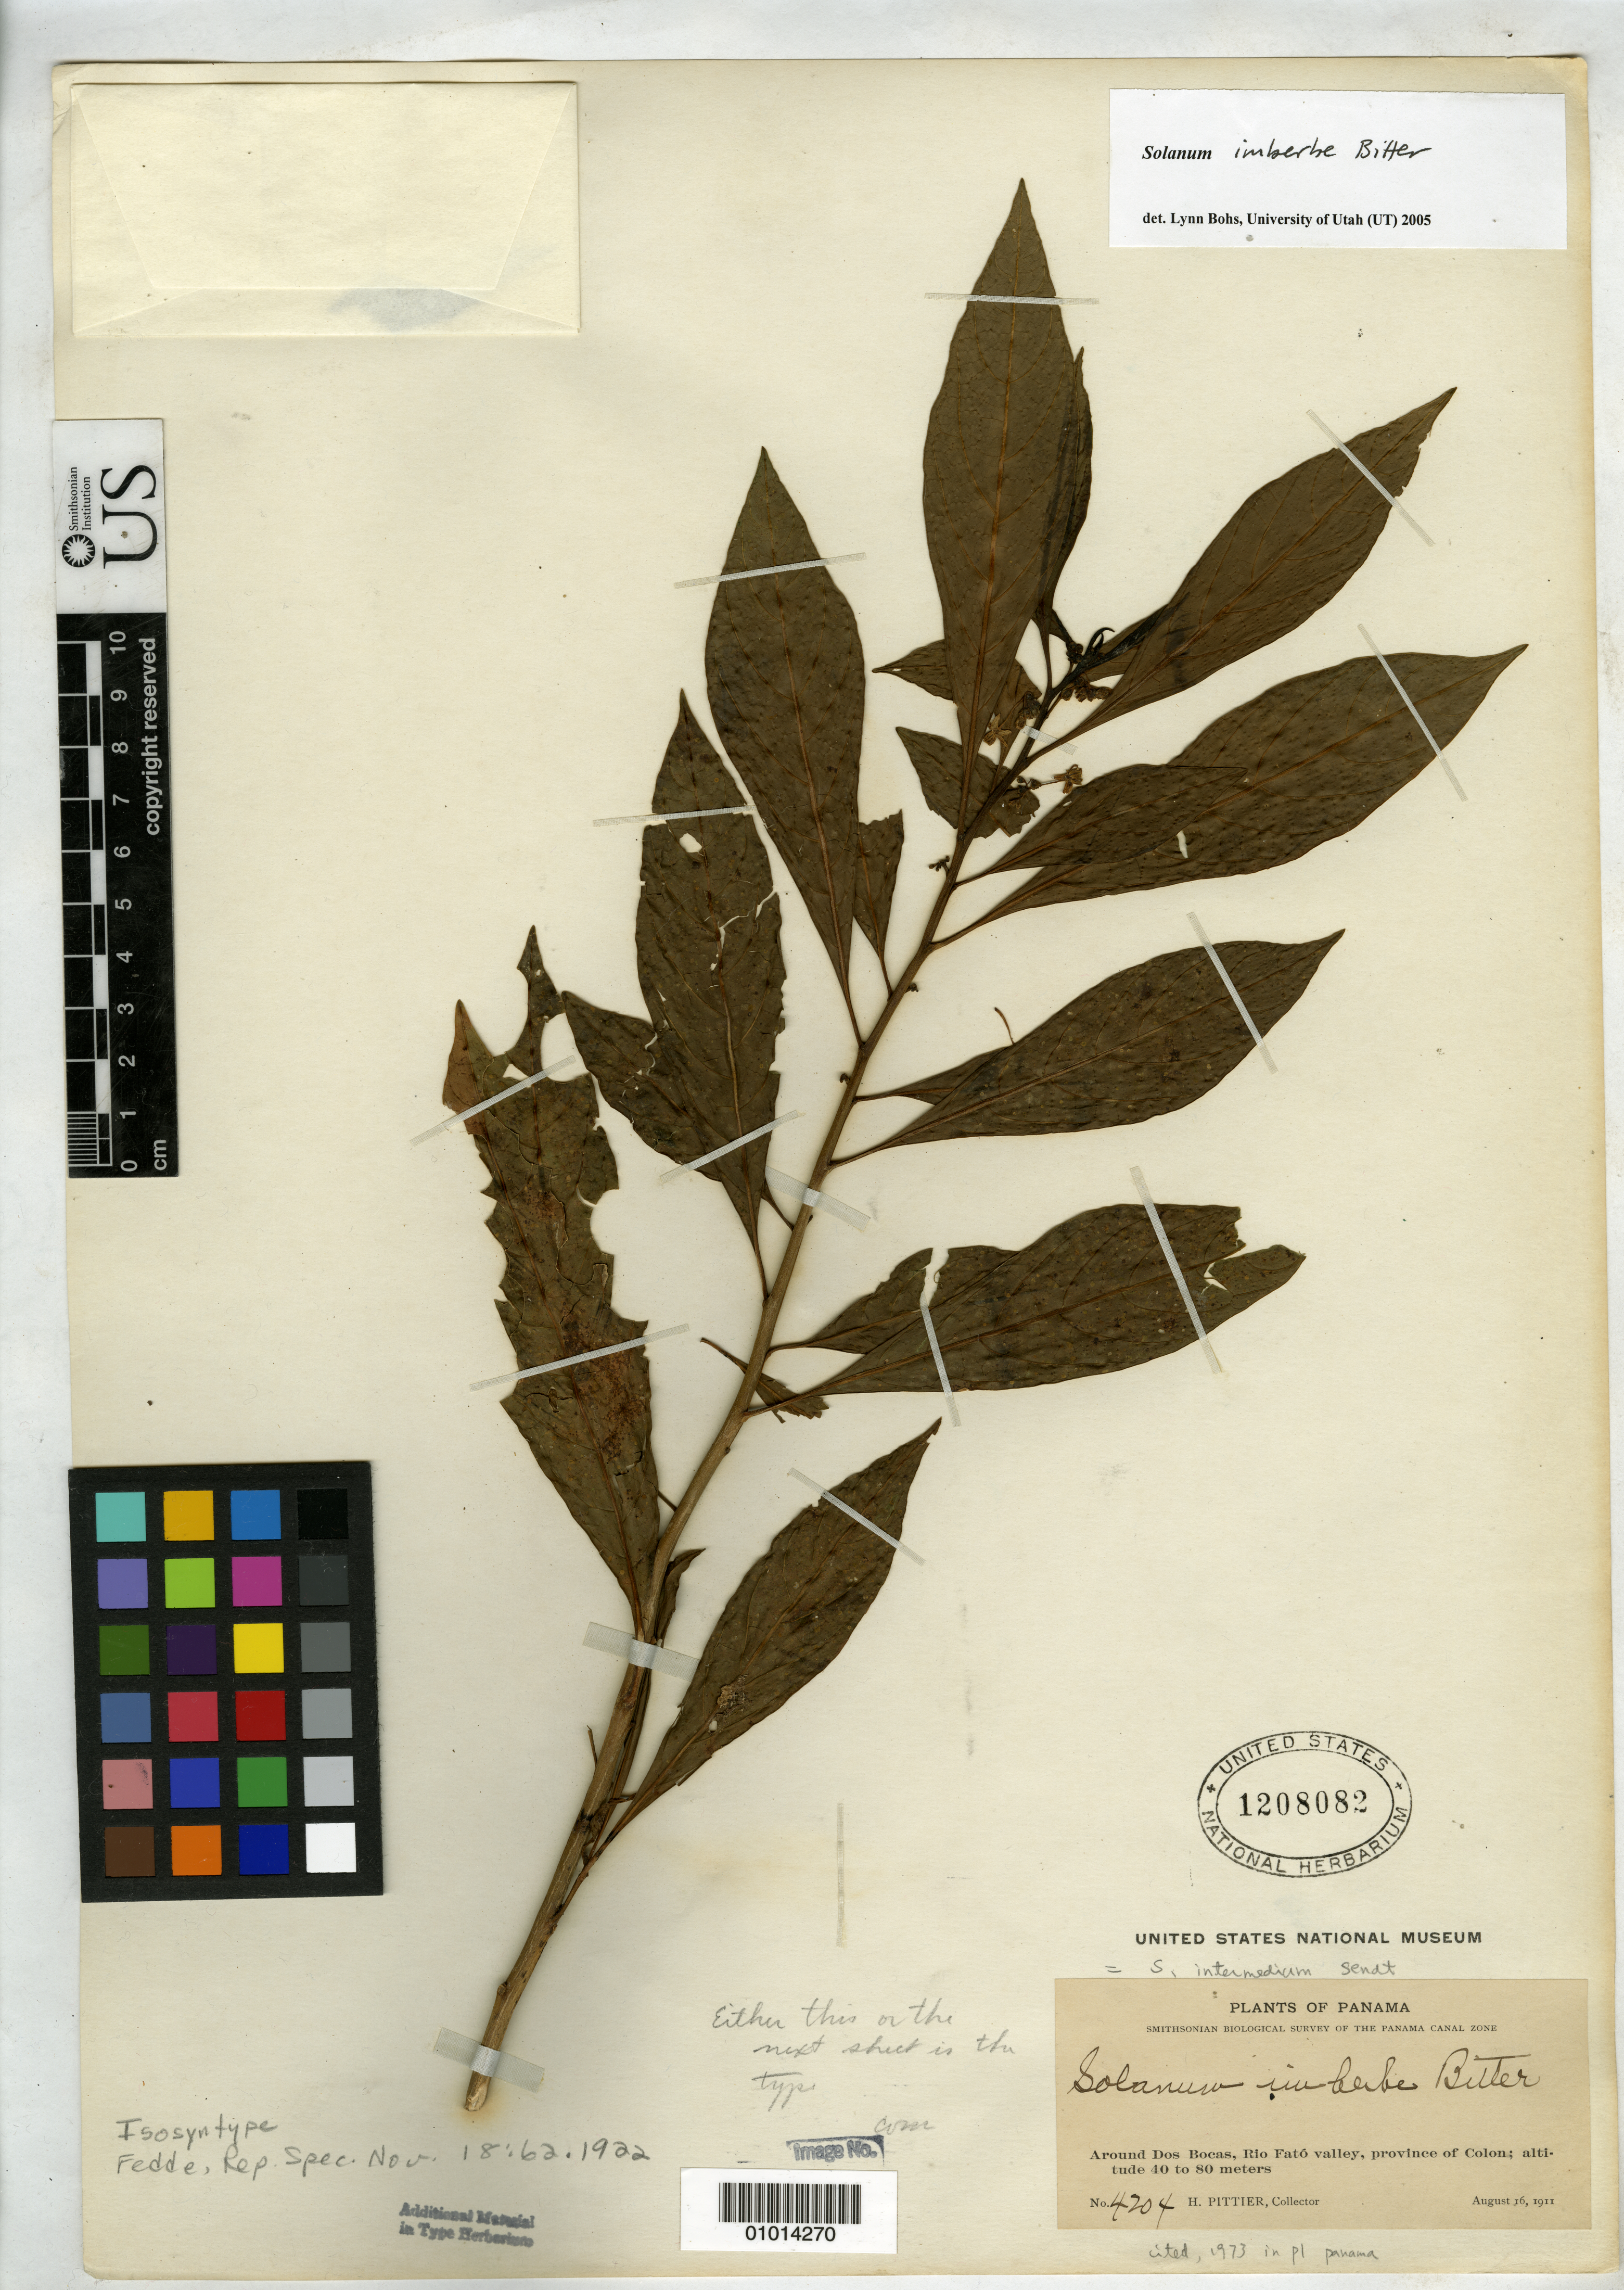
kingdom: Plantae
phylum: Tracheophyta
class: Magnoliopsida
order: Solanales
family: Solanaceae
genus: Solanum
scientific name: Solanum imberbe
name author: Bitter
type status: Isotype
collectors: H. F. Pittier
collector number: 4204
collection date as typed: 16 Aug 1911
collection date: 1911-08-16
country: Panama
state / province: Colón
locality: Rio Fato Valley, dos Bocas.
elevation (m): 40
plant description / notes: Annotated (unsigned, undated) as "isosyntype" but protologue clearly indicates (in German) that US sheet 679305 (Pittier 4204) is the "typus" [=holotype]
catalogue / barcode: US 1208082